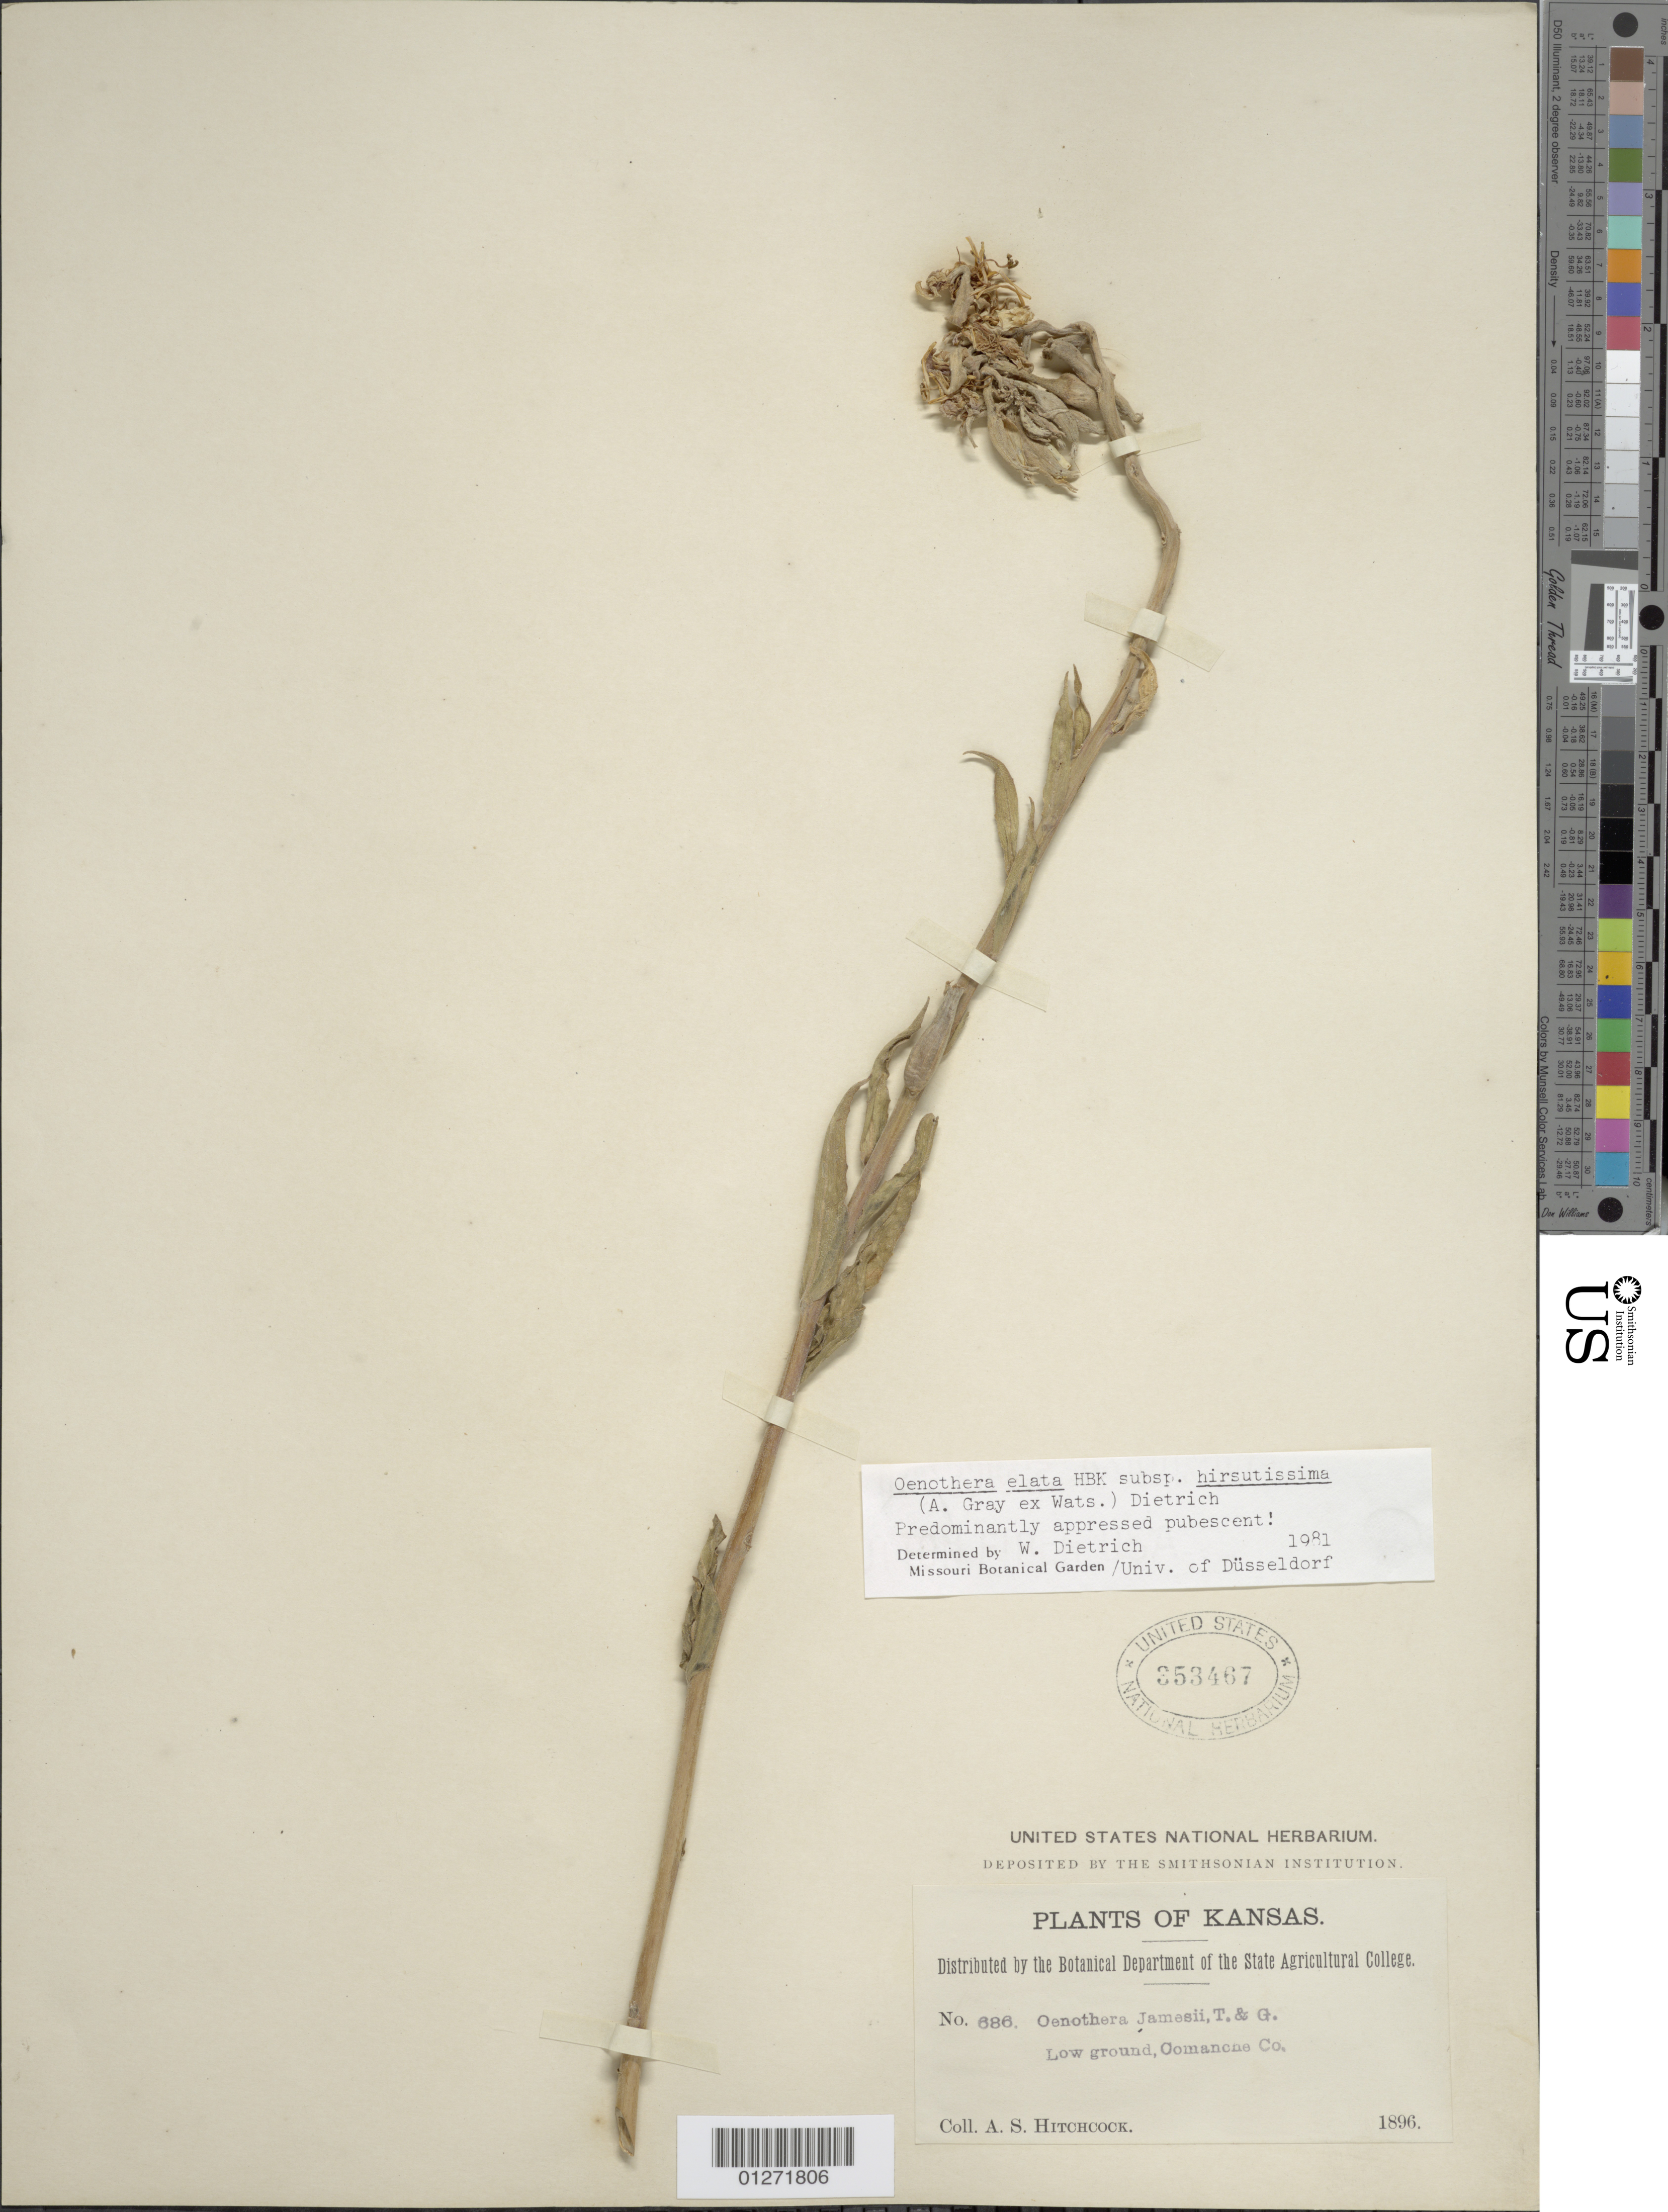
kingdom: Plantae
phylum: Tracheophyta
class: Magnoliopsida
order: Myrtales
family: Onagraceae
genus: Oenothera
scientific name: Oenothera elata subsp. hirsutissima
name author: (A. Gray ex S. Watson) W. Dietr.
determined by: Dietrich, W.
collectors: A. Hitchcock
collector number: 686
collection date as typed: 1896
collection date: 1896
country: United States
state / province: Kansas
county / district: Comanche County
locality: Low ground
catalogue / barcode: US 353467